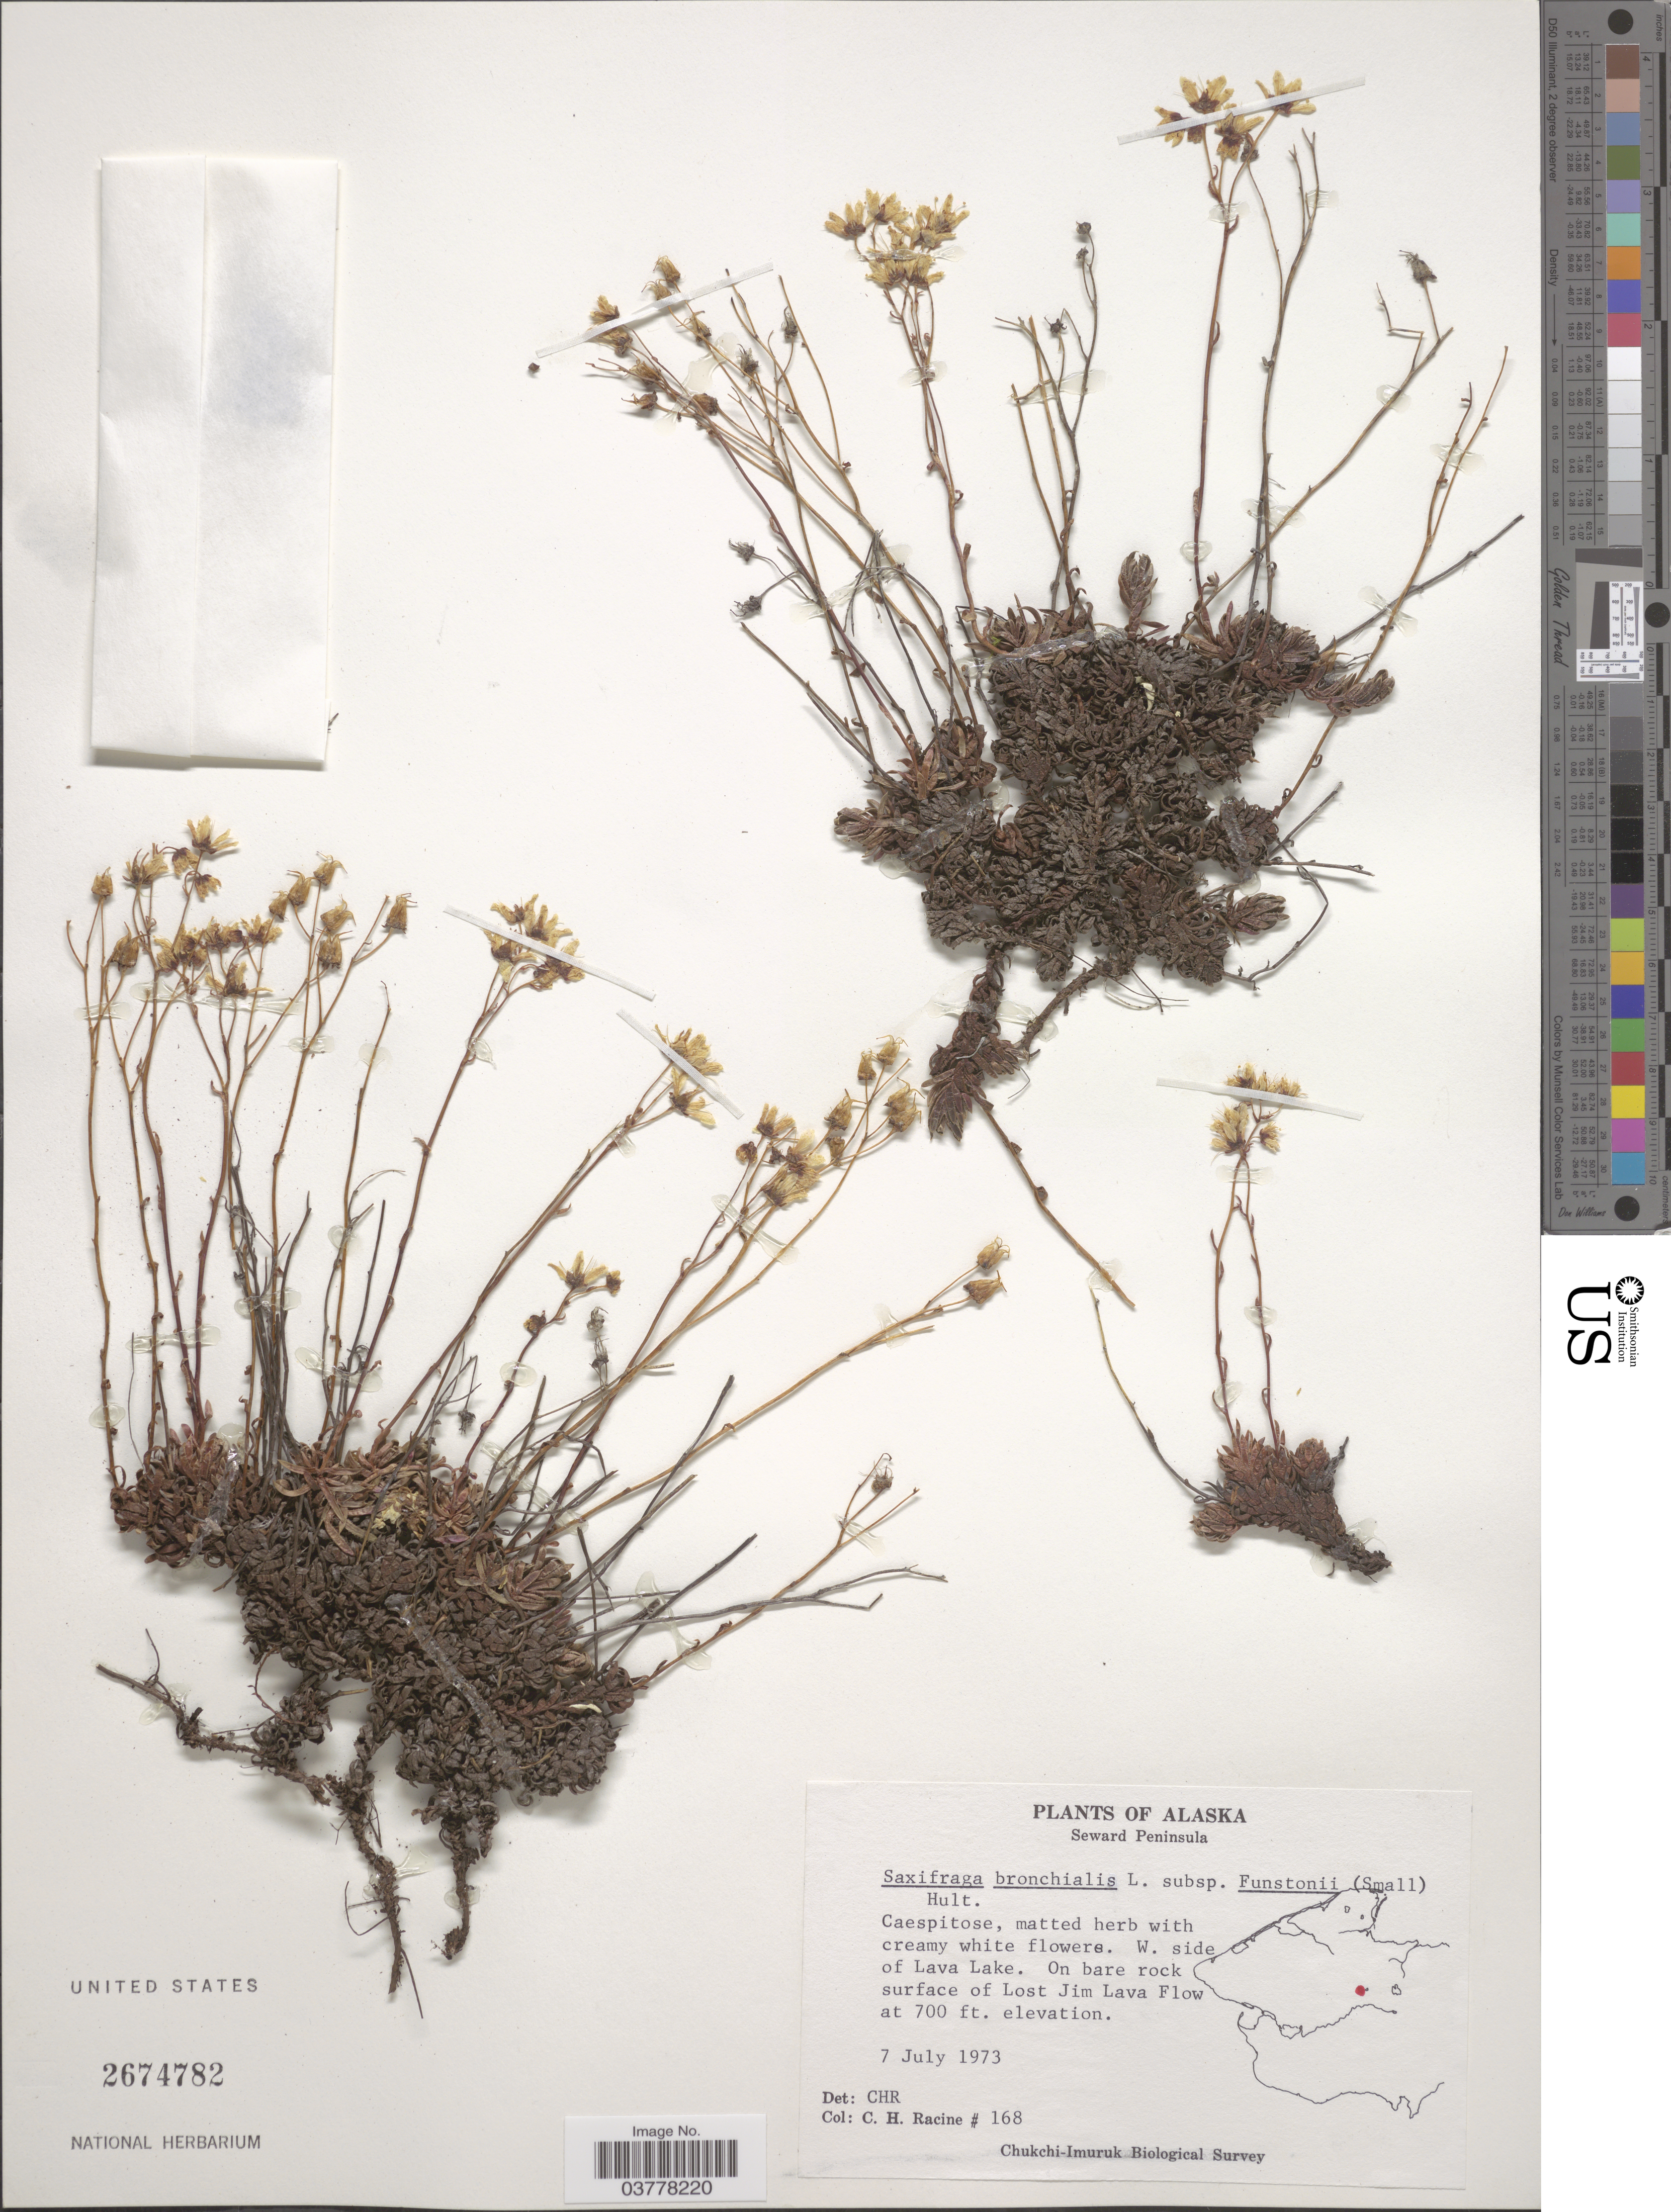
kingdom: Plantae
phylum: Tracheophyta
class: Magnoliopsida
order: Saxifragales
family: Saxifragaceae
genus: Saxifraga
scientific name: Saxifraga bronchialis subsp. funstonii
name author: (Small) Hultén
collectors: C. Racine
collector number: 168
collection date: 1973-07-07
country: United States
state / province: Alaska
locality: Seward Peninsula. W. side of Lava Lake. On bare rock surface of Lost Jim Lava Flow.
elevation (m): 213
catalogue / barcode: US 2674782